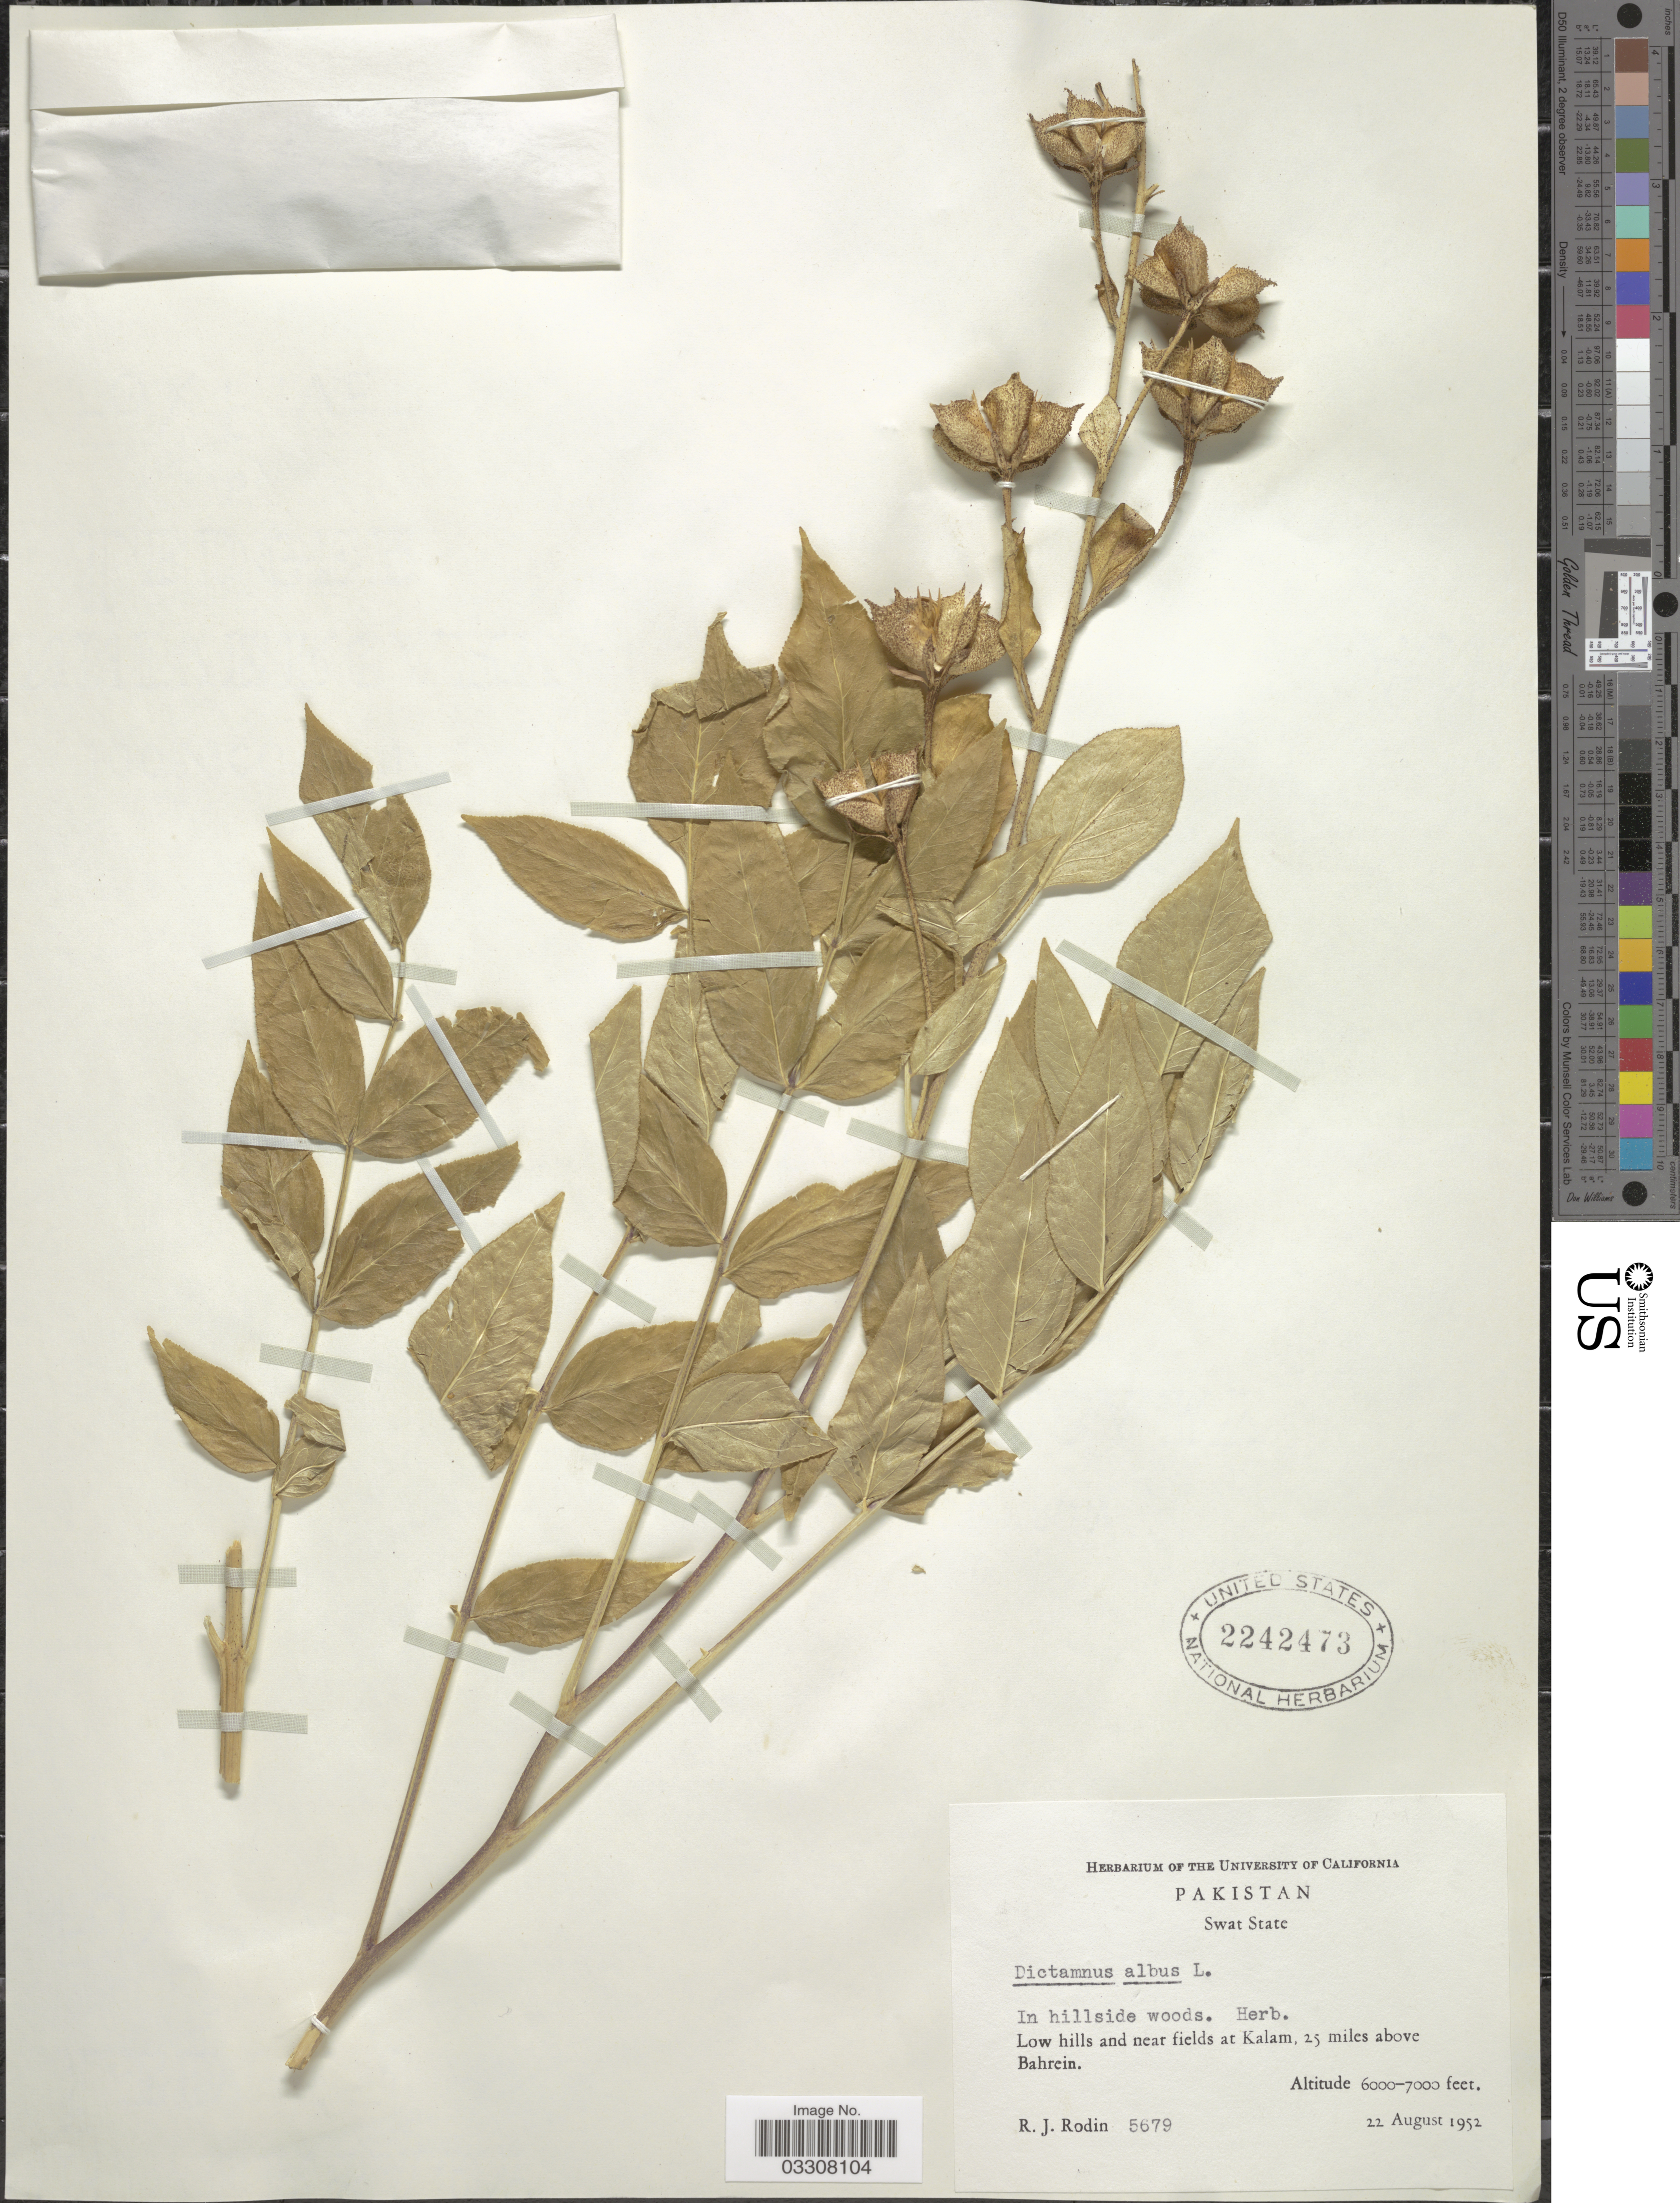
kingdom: Plantae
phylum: Tracheophyta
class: Magnoliopsida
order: Sapindales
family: Rutaceae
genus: Dictamnus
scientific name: Dictamnus albus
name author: L.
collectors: R. J. Rodin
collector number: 5679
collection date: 1952-08-22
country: Pakistan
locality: Swat State. Low hills and near fields at Kalam, 25 miles above Bahrein.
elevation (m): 1829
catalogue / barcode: US 2242473